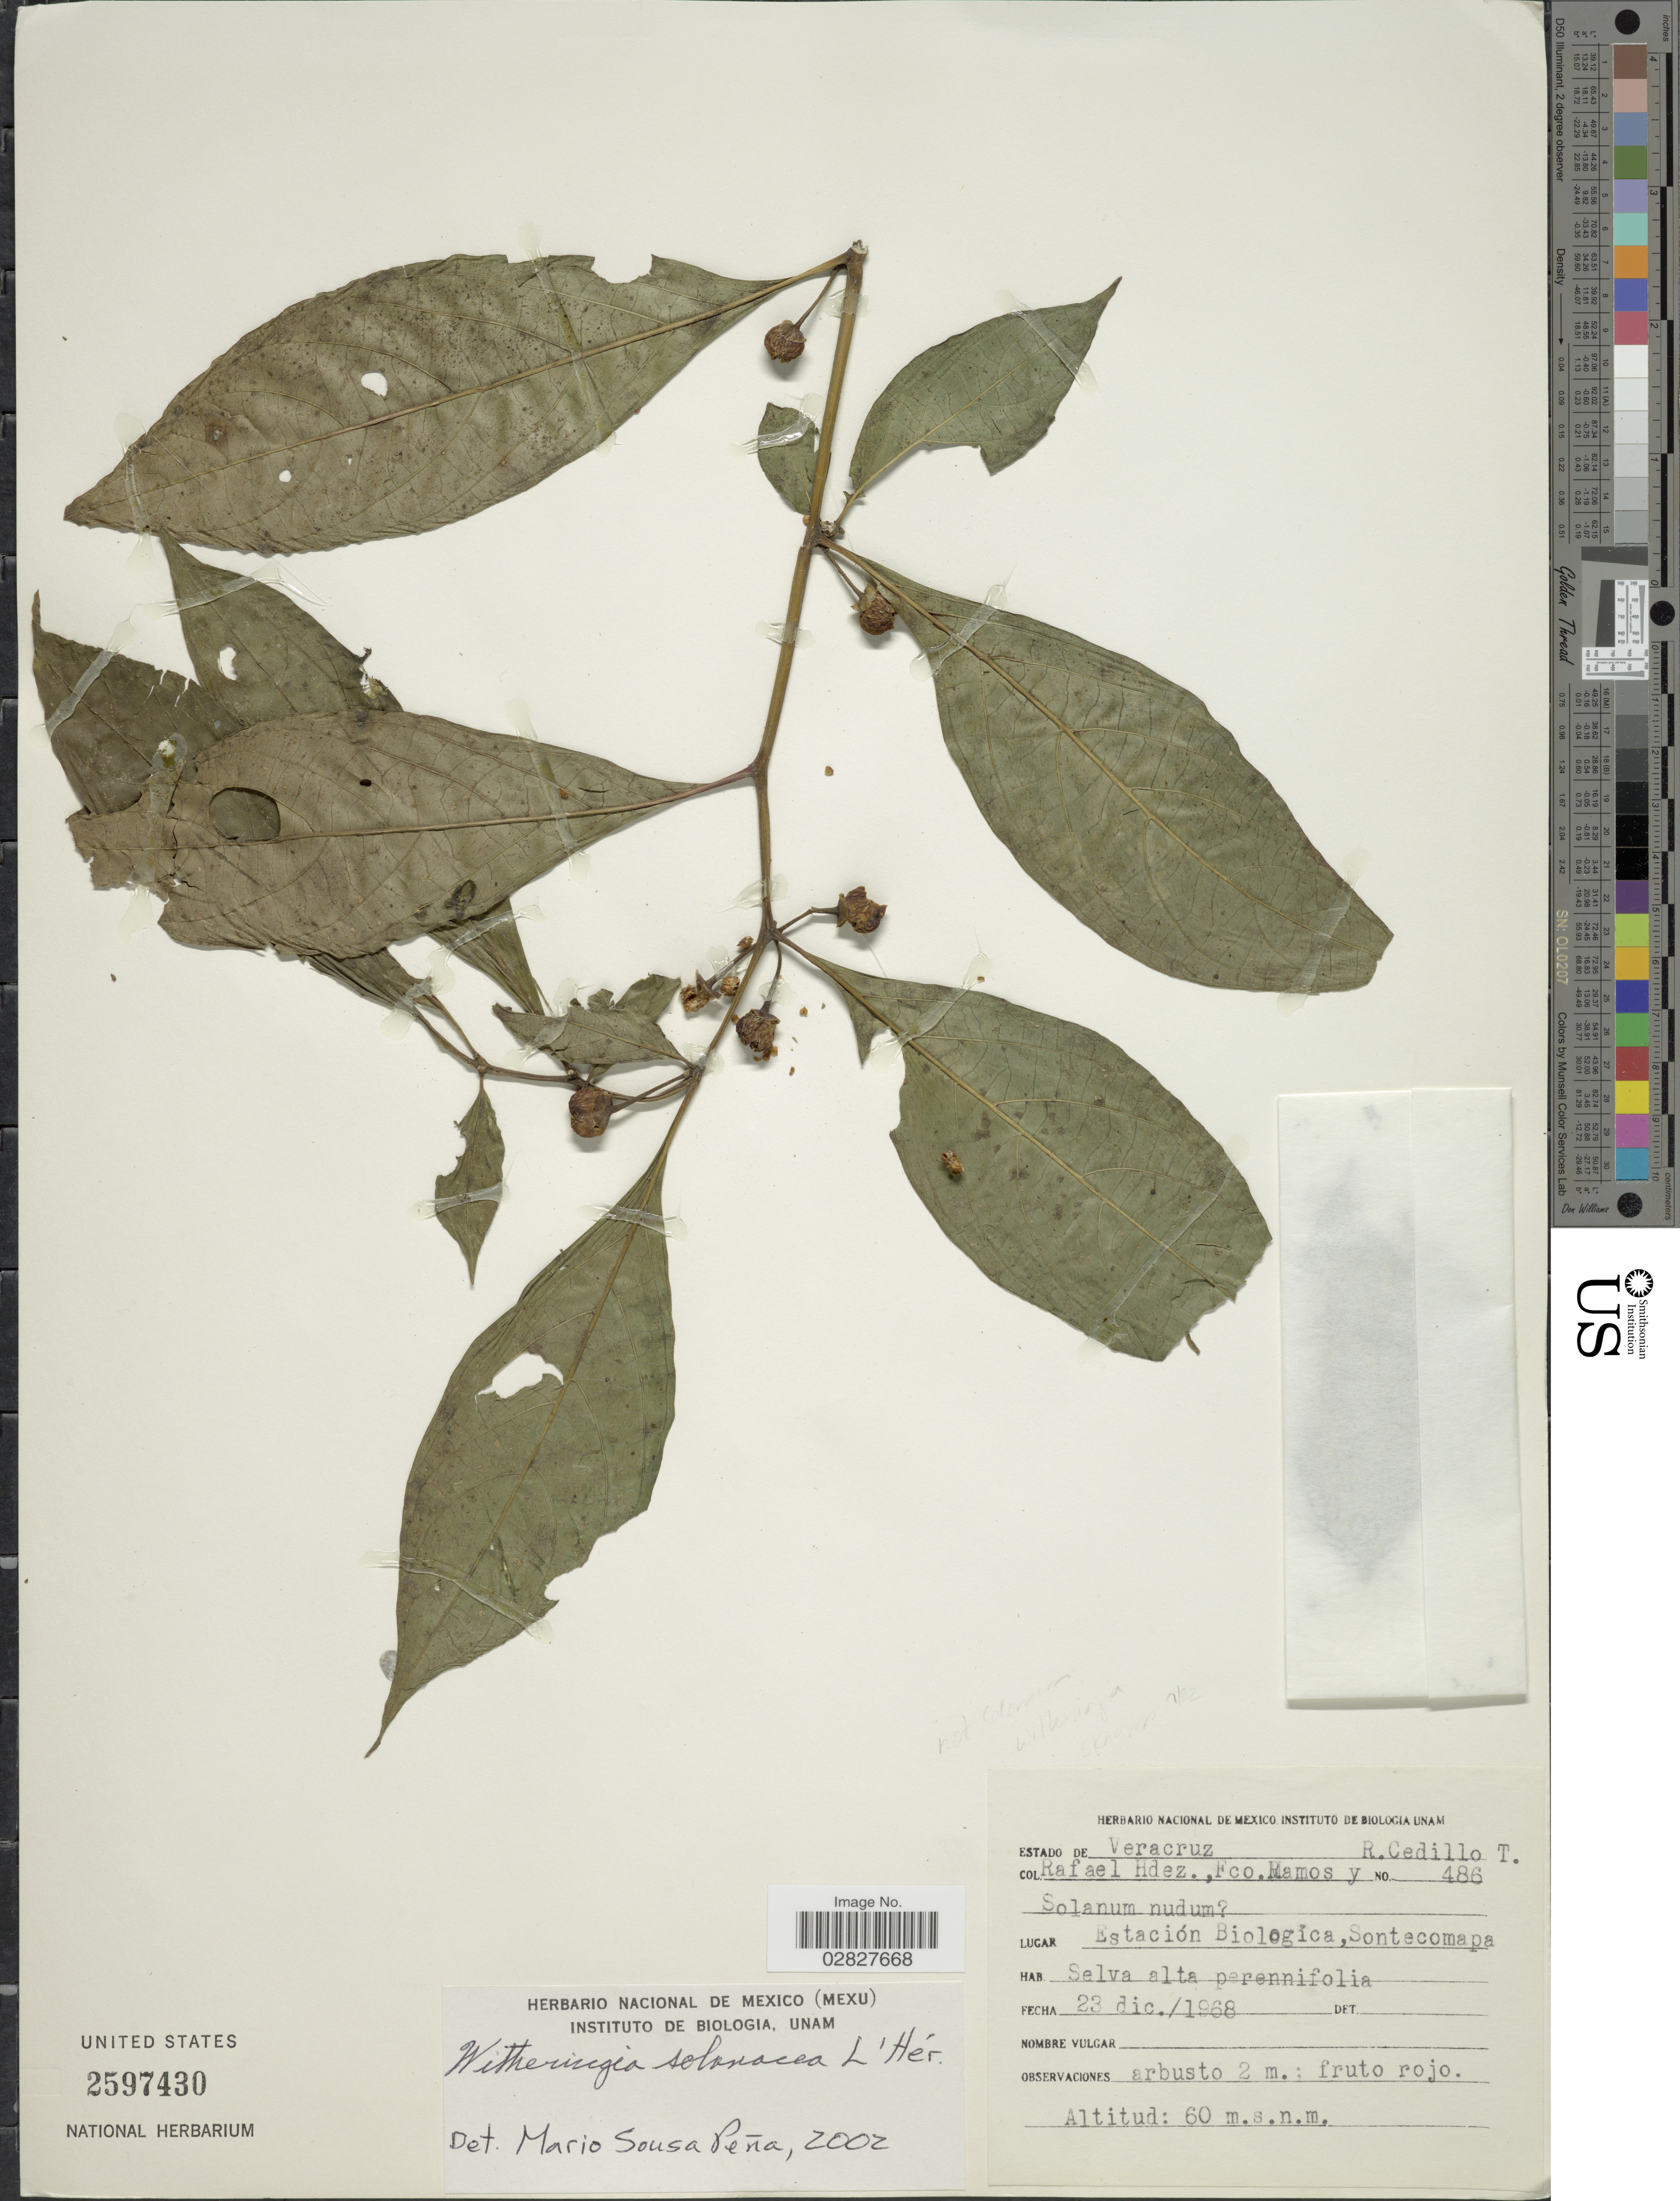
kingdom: Plantae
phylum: Tracheophyta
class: Magnoliopsida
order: Solanales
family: Solanaceae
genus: Witheringia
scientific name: Witheringia solanacea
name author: L'Hér.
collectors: R. Hdez, F. Ramos & R. CedilloT.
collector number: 486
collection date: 1968-12-23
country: Mexico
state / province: Veracruz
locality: Estación Biologica, Sontecomapa.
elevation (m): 60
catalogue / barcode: US 2597430